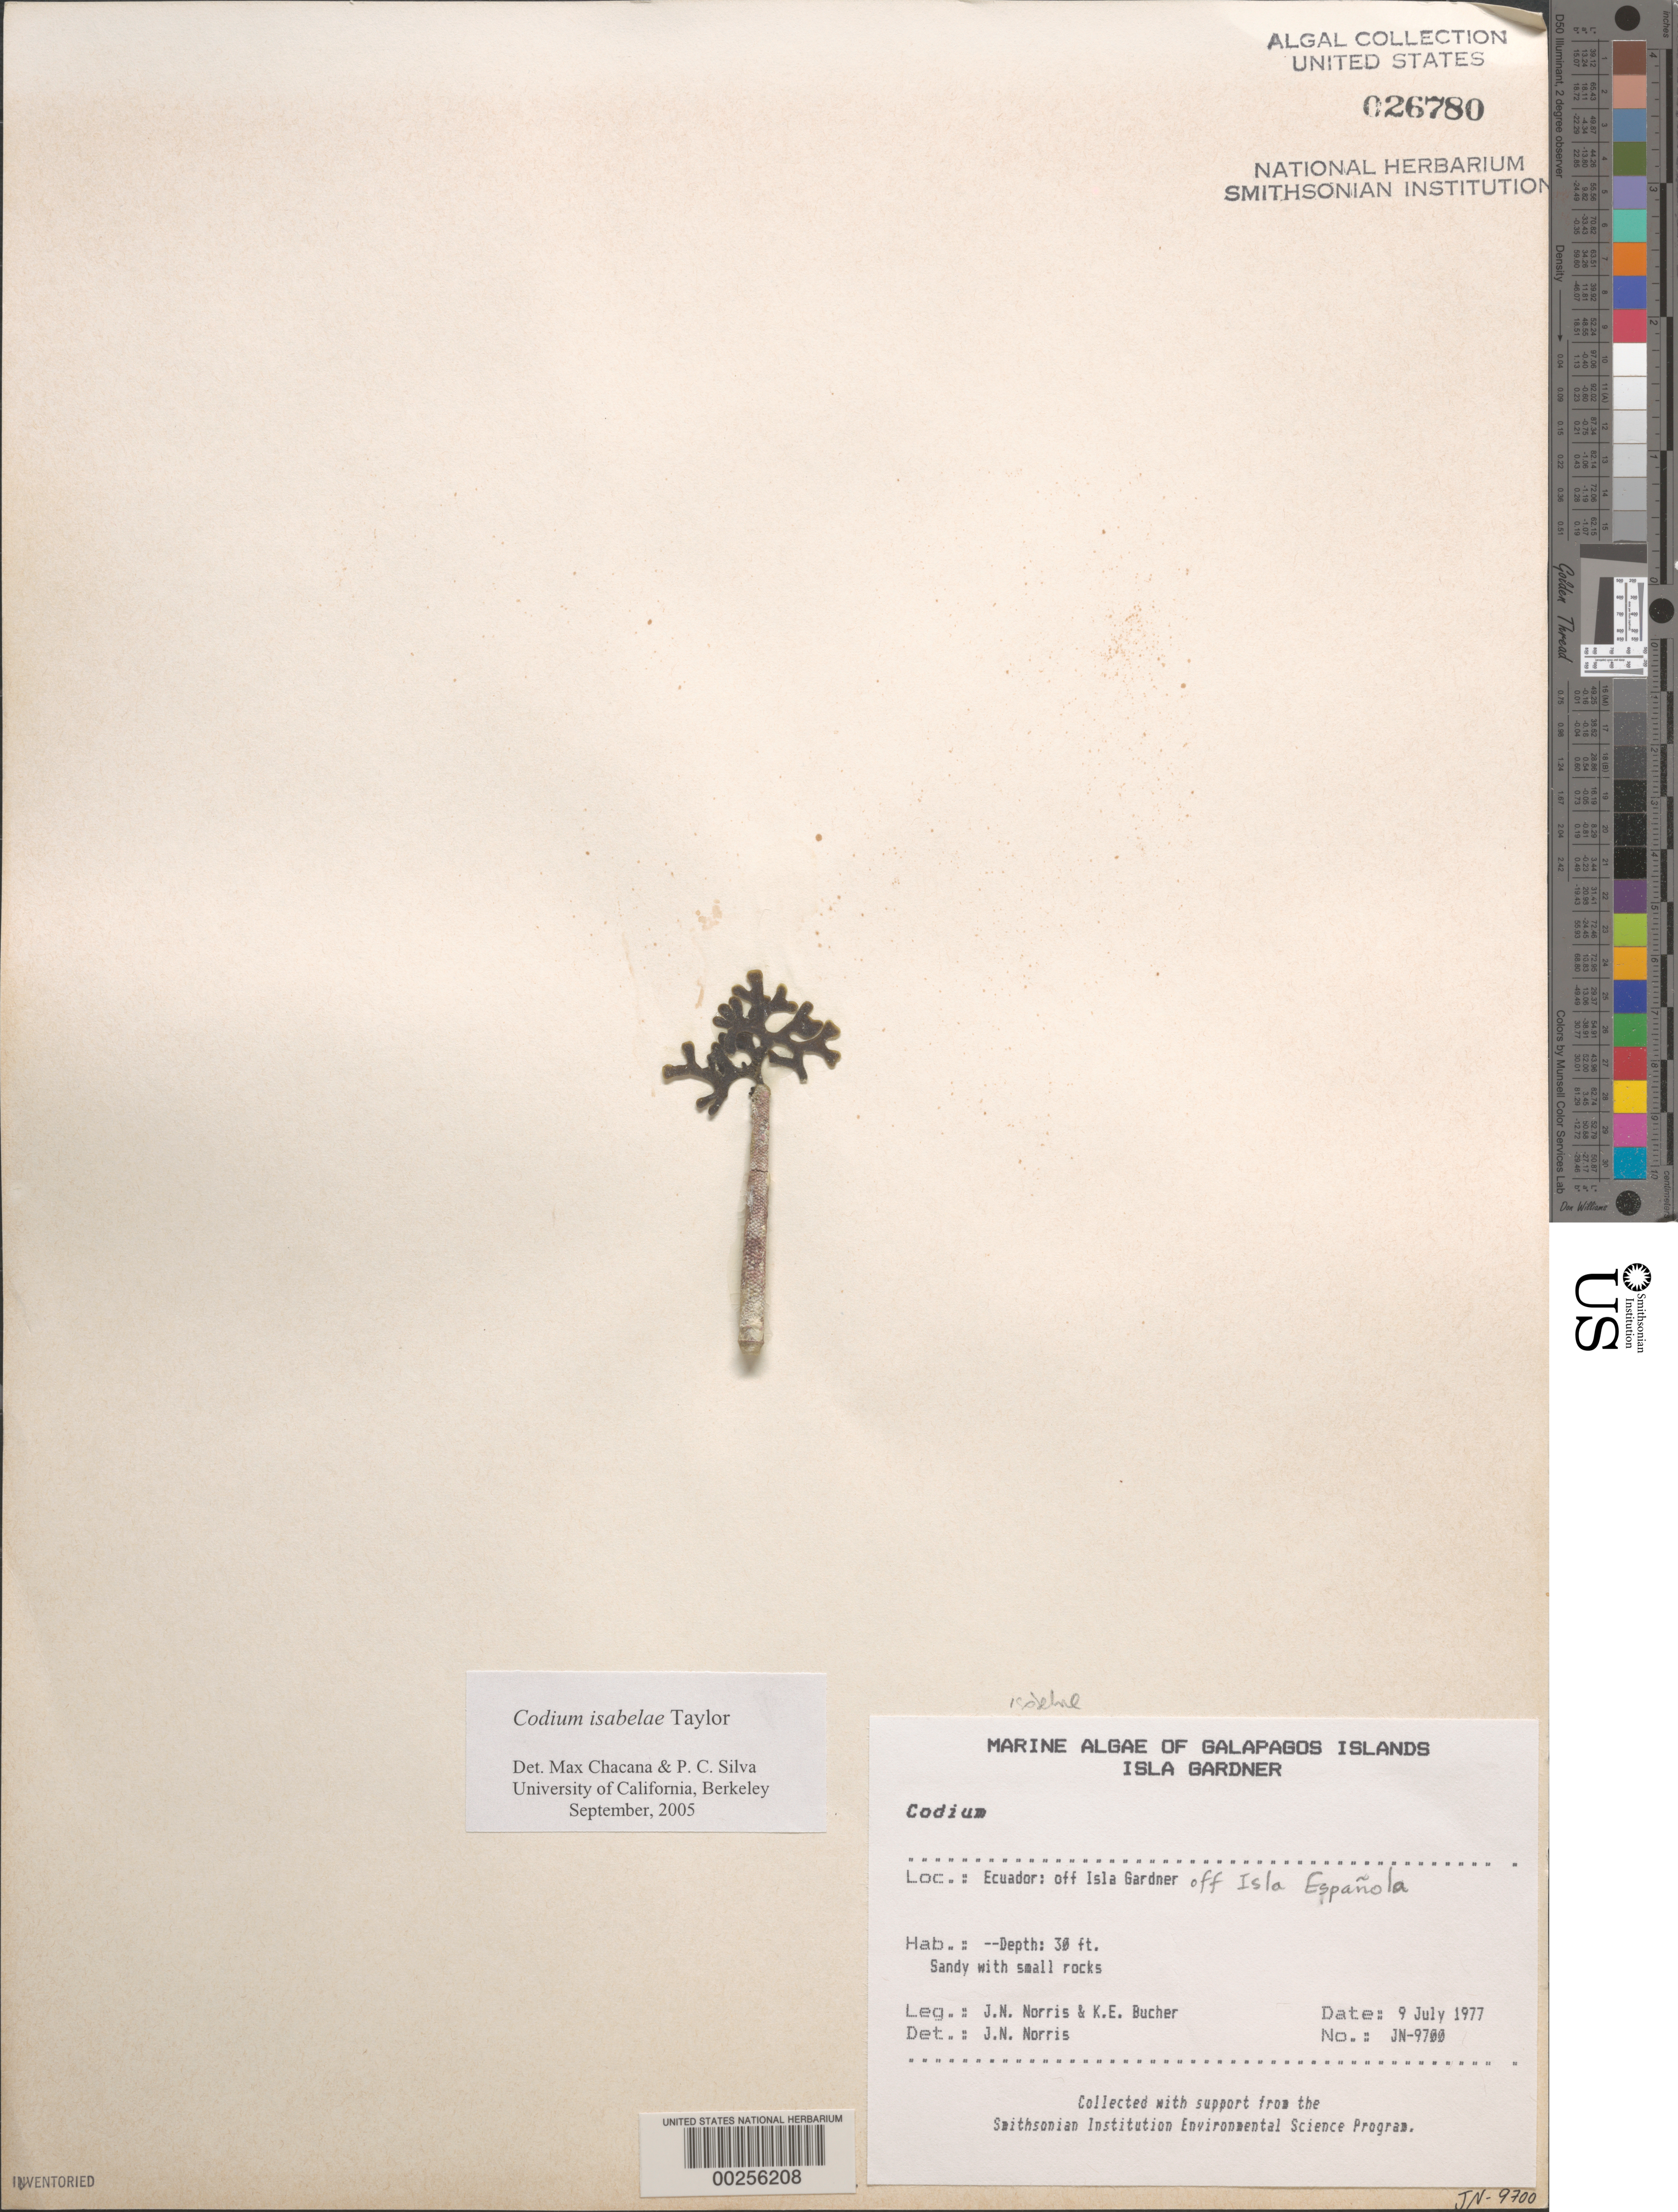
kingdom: Plantae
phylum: Chlorophyta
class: Ulvophyceae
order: Bryopsidales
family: Codiaceae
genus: Codium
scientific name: Codium isabelae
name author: W.R. Taylor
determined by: Chacana, M. E.; Silva, P. C.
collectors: J. N. Norris & K. E. Bucher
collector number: JN-9700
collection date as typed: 09 Jul 1977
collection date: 1977-07-09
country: Ecuador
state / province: Colón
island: Gardner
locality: Off Isla Gardner (Isla Gardiner), off Isla Española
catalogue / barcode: US 26780